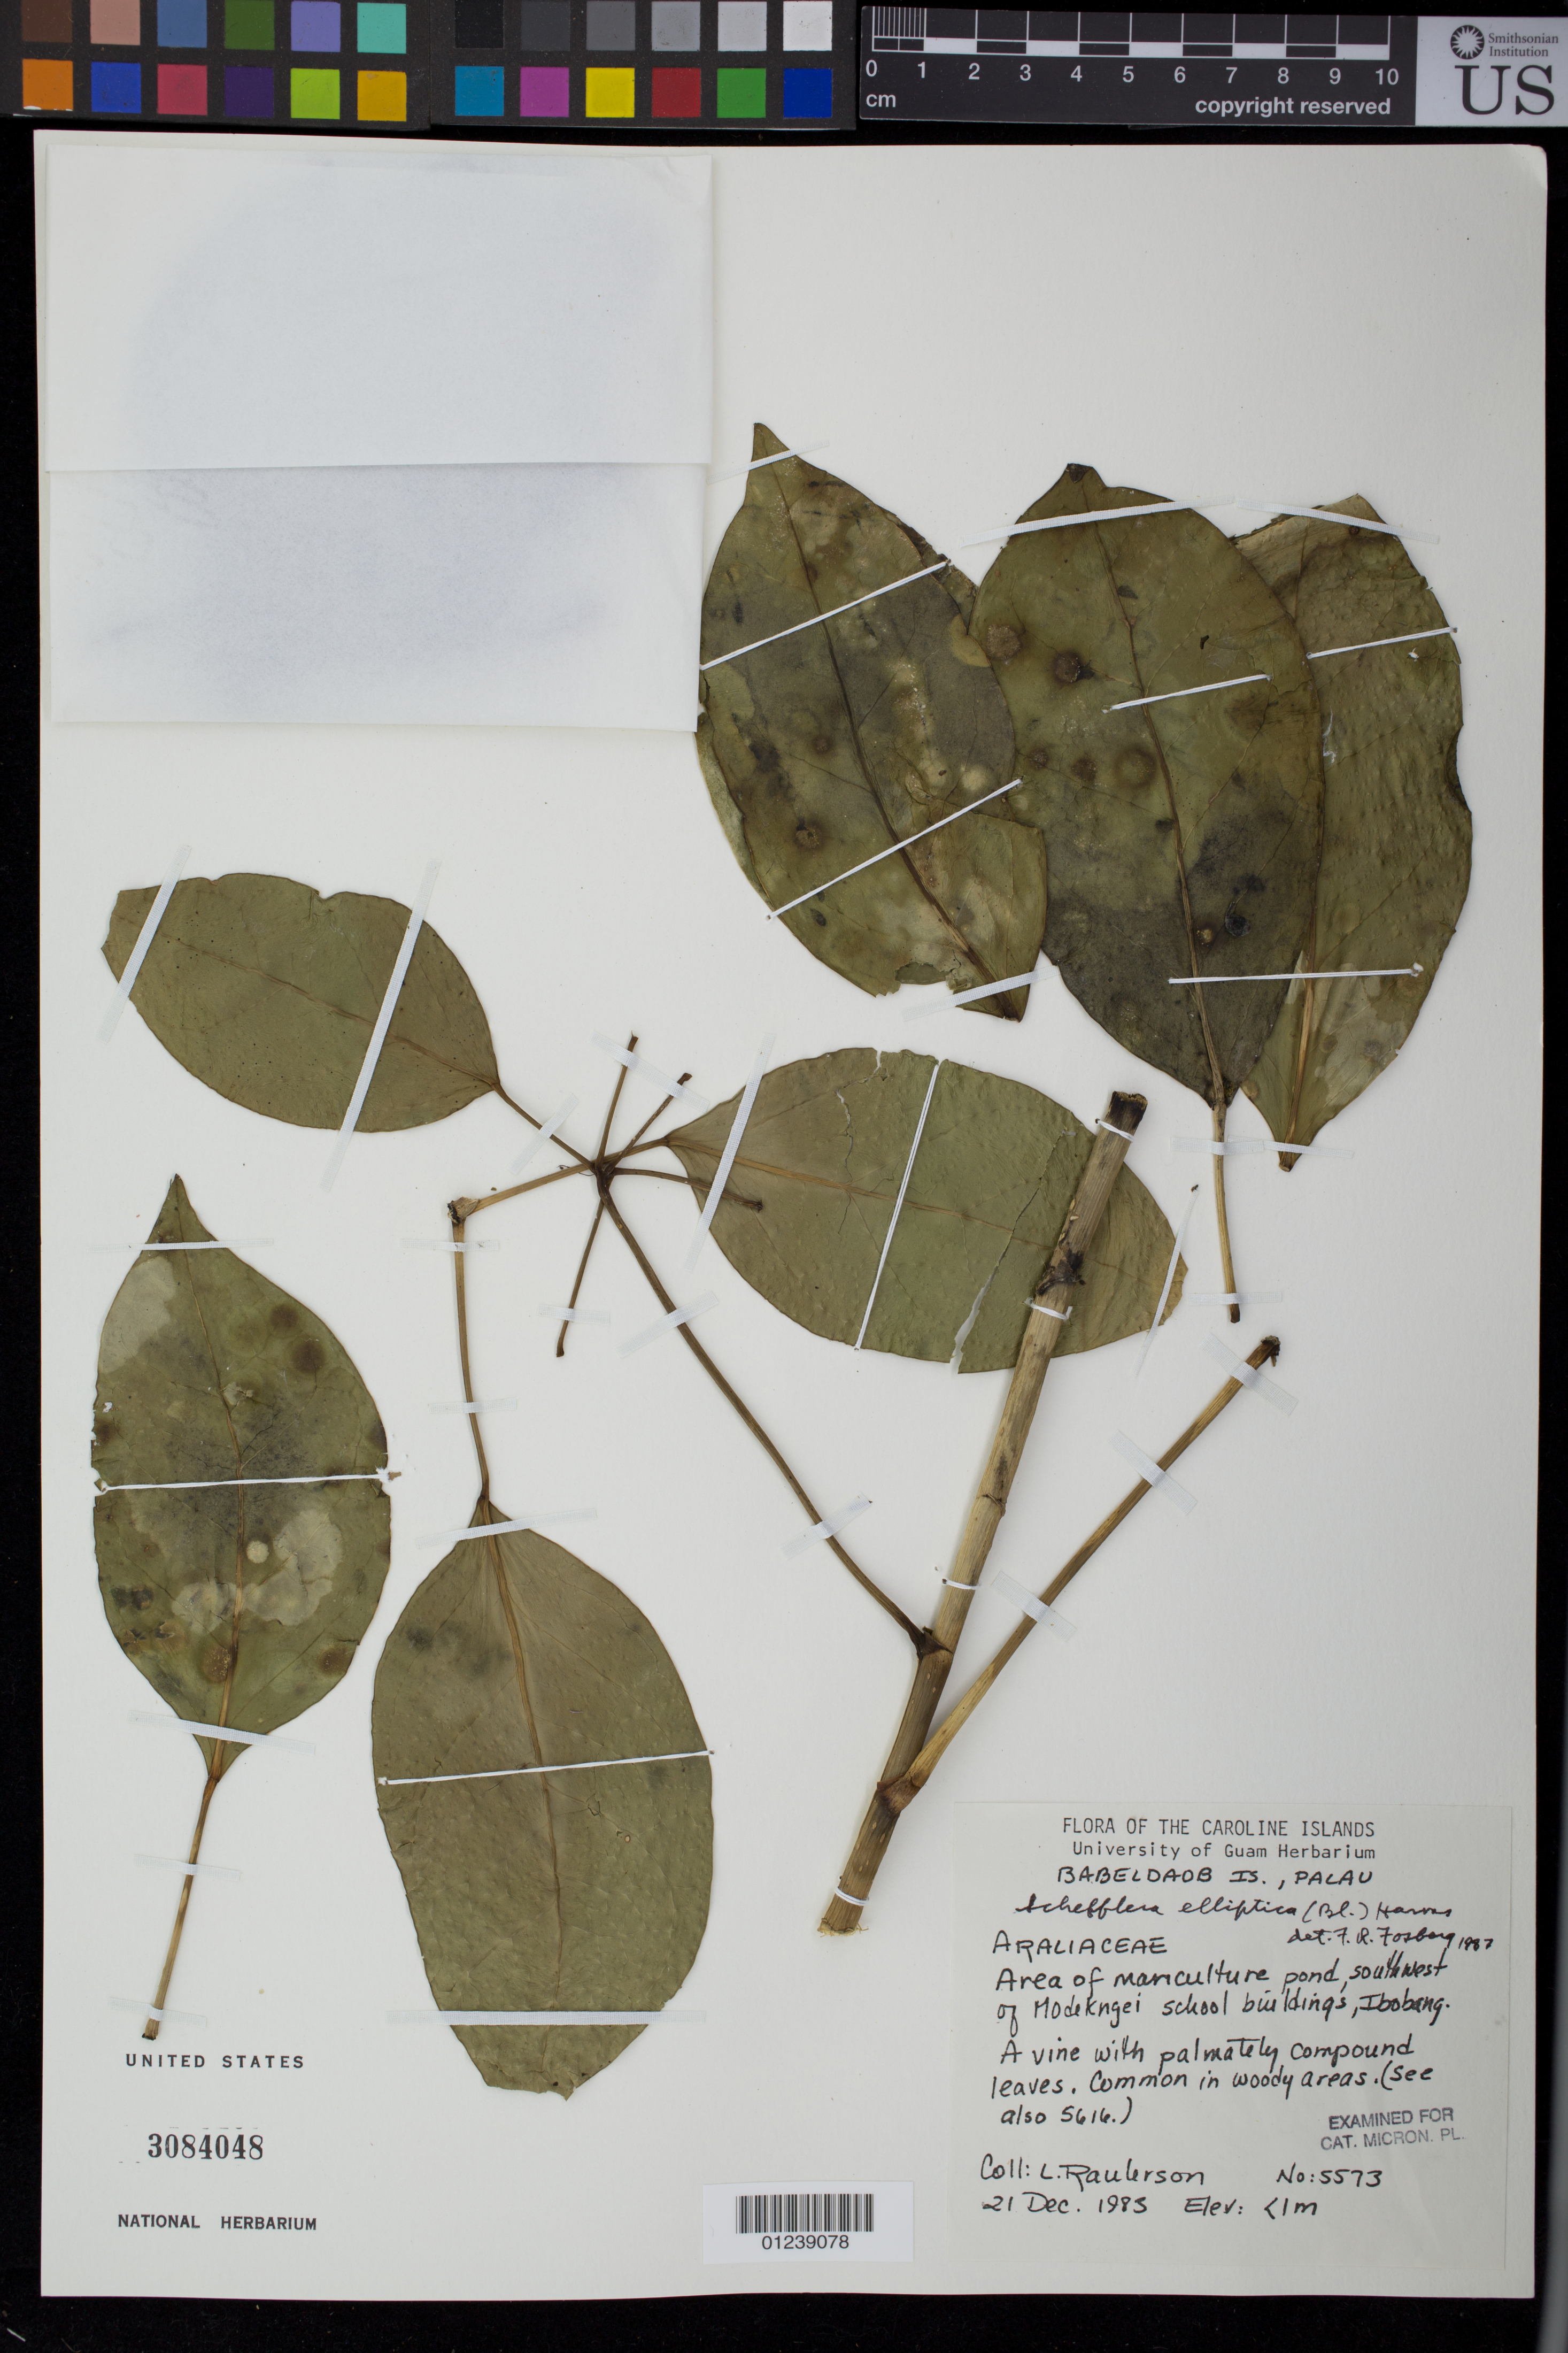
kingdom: Plantae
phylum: Tracheophyta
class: Magnoliopsida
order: Apiales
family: Araliaceae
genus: Heptapleurum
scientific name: Heptapleurum ellipticum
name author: (Blume) Seem.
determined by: Wagner, W. L., (BOT), Smithsonian Institution - National Museum of Natural History (UNITED STATES)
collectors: L. Raulerson & L. Raulerson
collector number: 5573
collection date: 1983-12-21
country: Palau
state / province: Ngatpang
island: Babeldaob [Babelthuap]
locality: Caroline Islands. Babeldaob Is. Area of mariculture pond, southwest of Modekngei school buildings, Ibobang.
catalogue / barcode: US 3084048